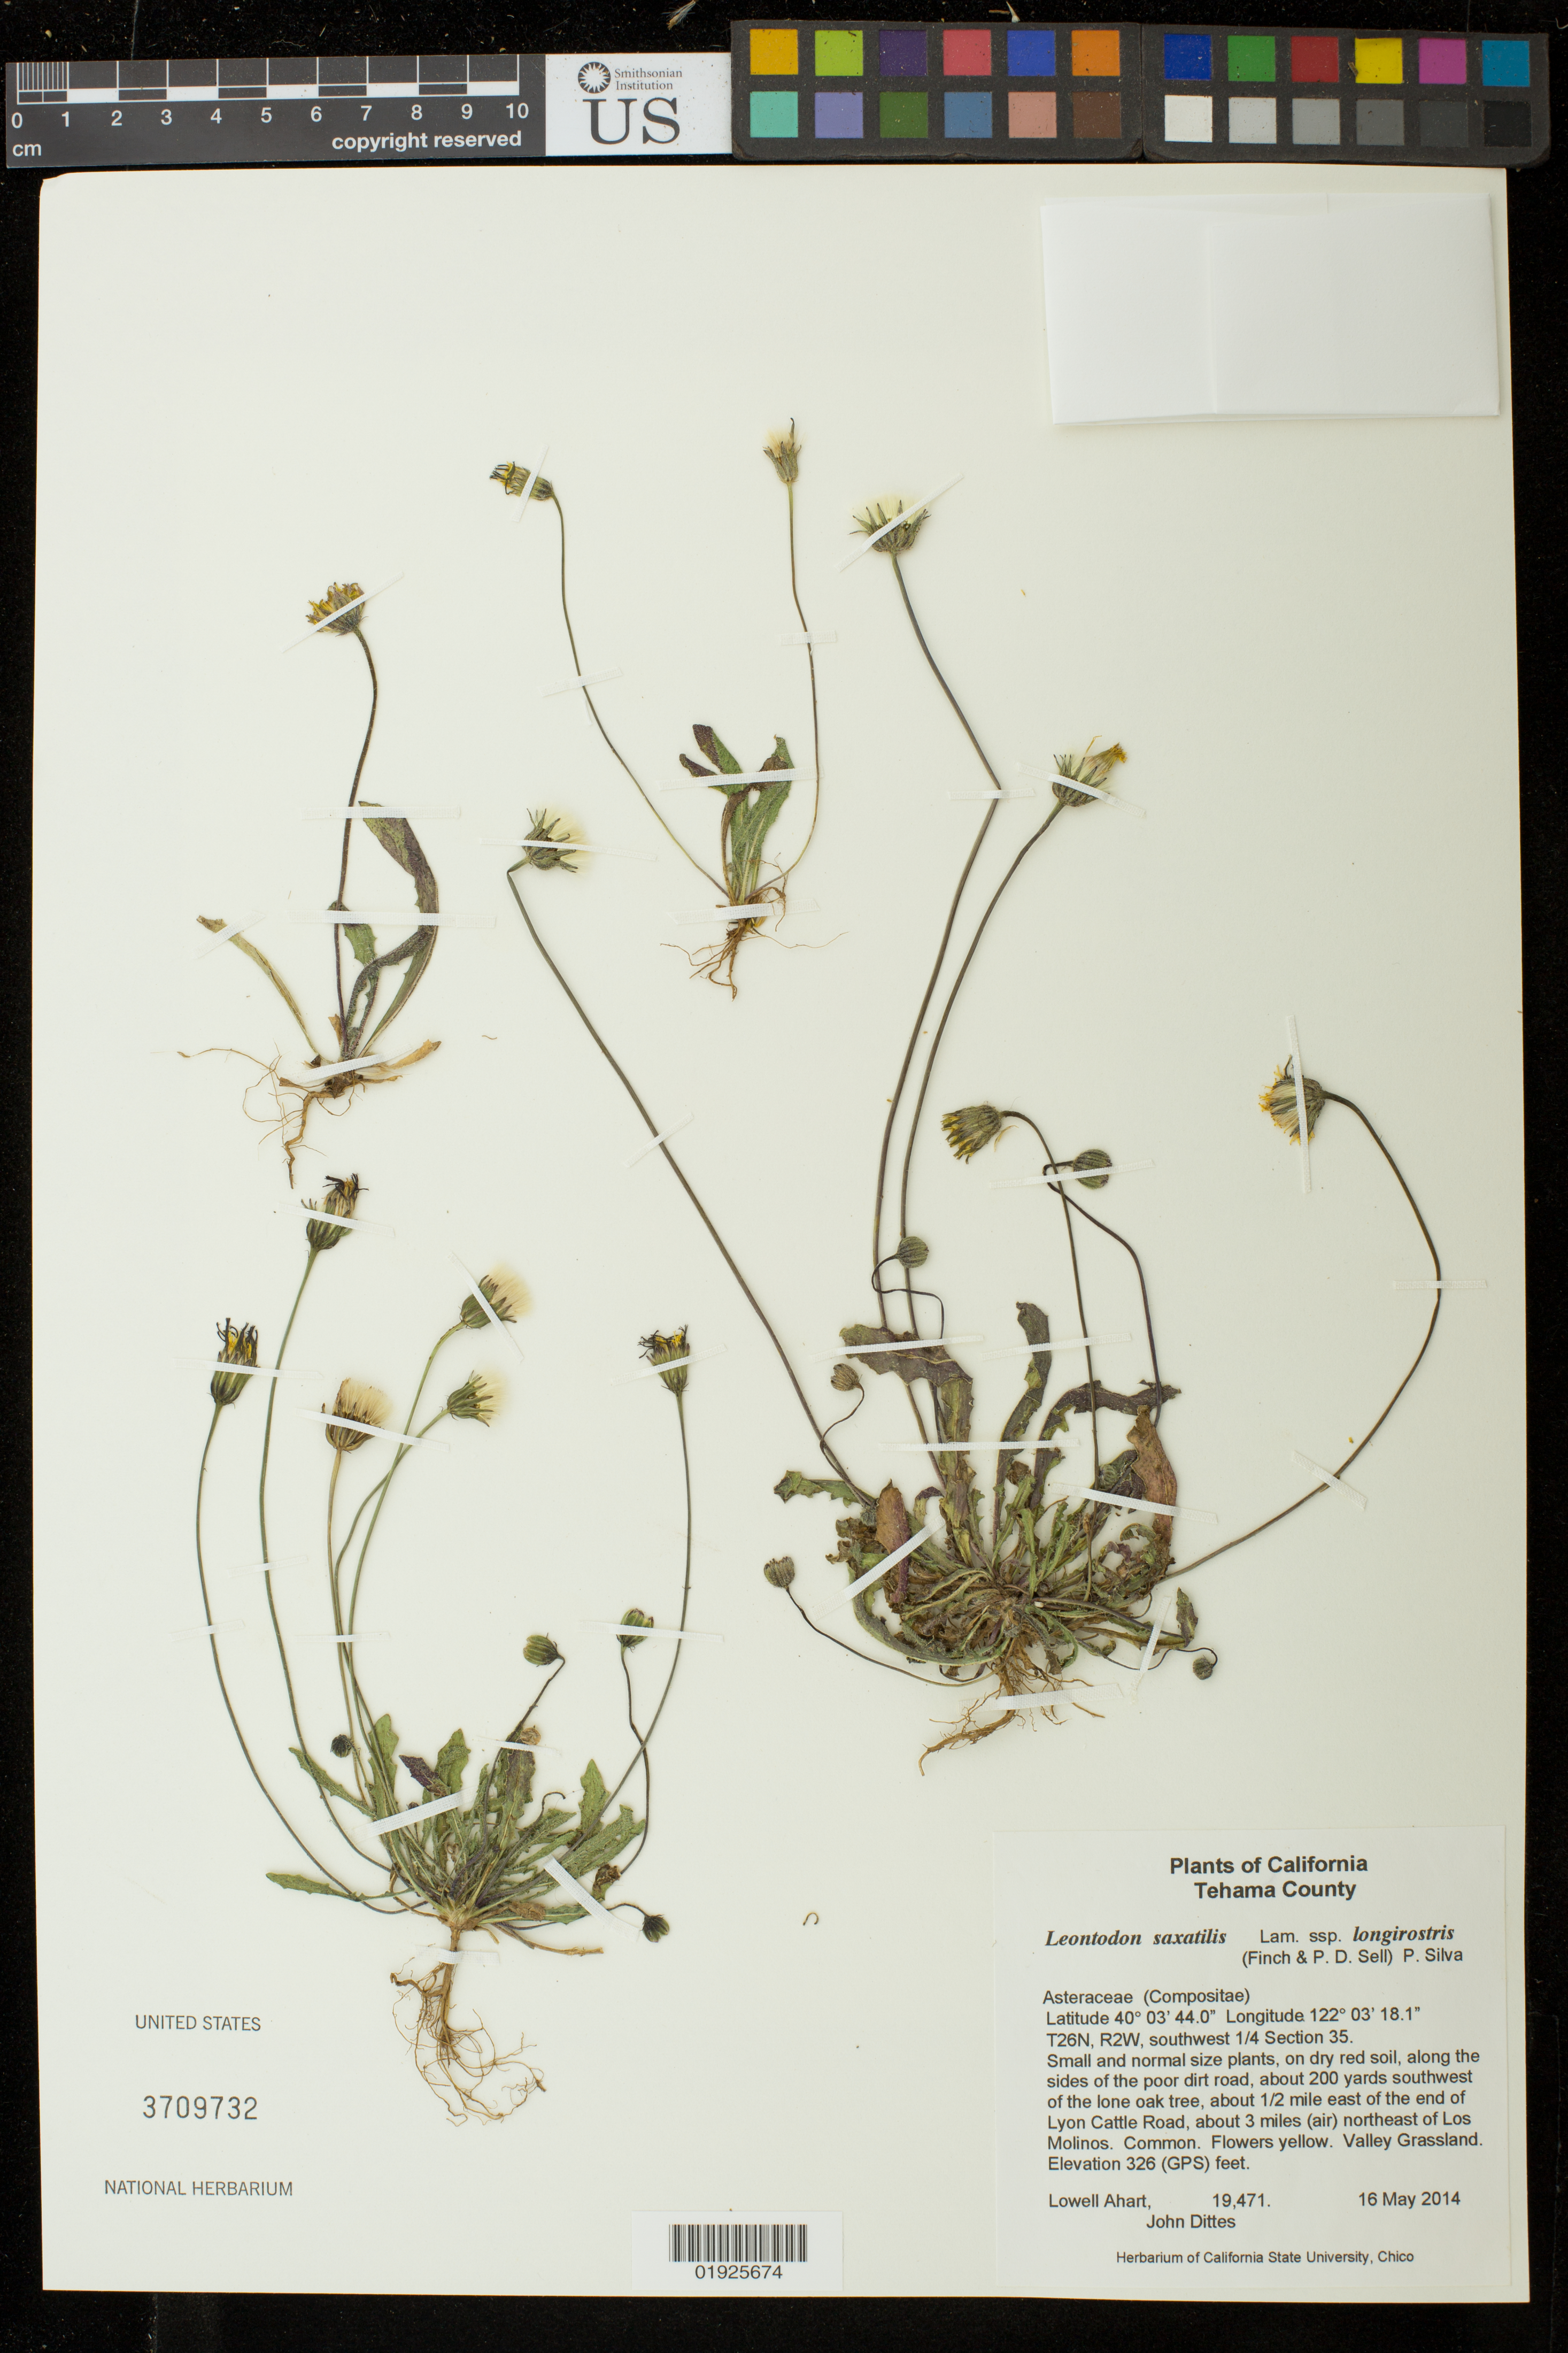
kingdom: Plantae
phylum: Tracheophyta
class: Magnoliopsida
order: Asterales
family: Asteraceae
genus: Leontodon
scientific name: Leontodon saxatilis subsp. longirostris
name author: (Finch & P. D. Sell) P. Silva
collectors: L. Ahart & J. Dittes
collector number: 19471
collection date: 2014-05-16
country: United States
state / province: California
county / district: Tehama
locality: About 200 yards southwest of the lone oak tree, about 1/2 mile east of the end of Lyon Cattle Road, about 3 miles (air) northeast of Los Molinos.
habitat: On dry red soil, along the sides of the poor dirt road. Valley Grassland.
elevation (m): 99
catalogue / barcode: US 3709732